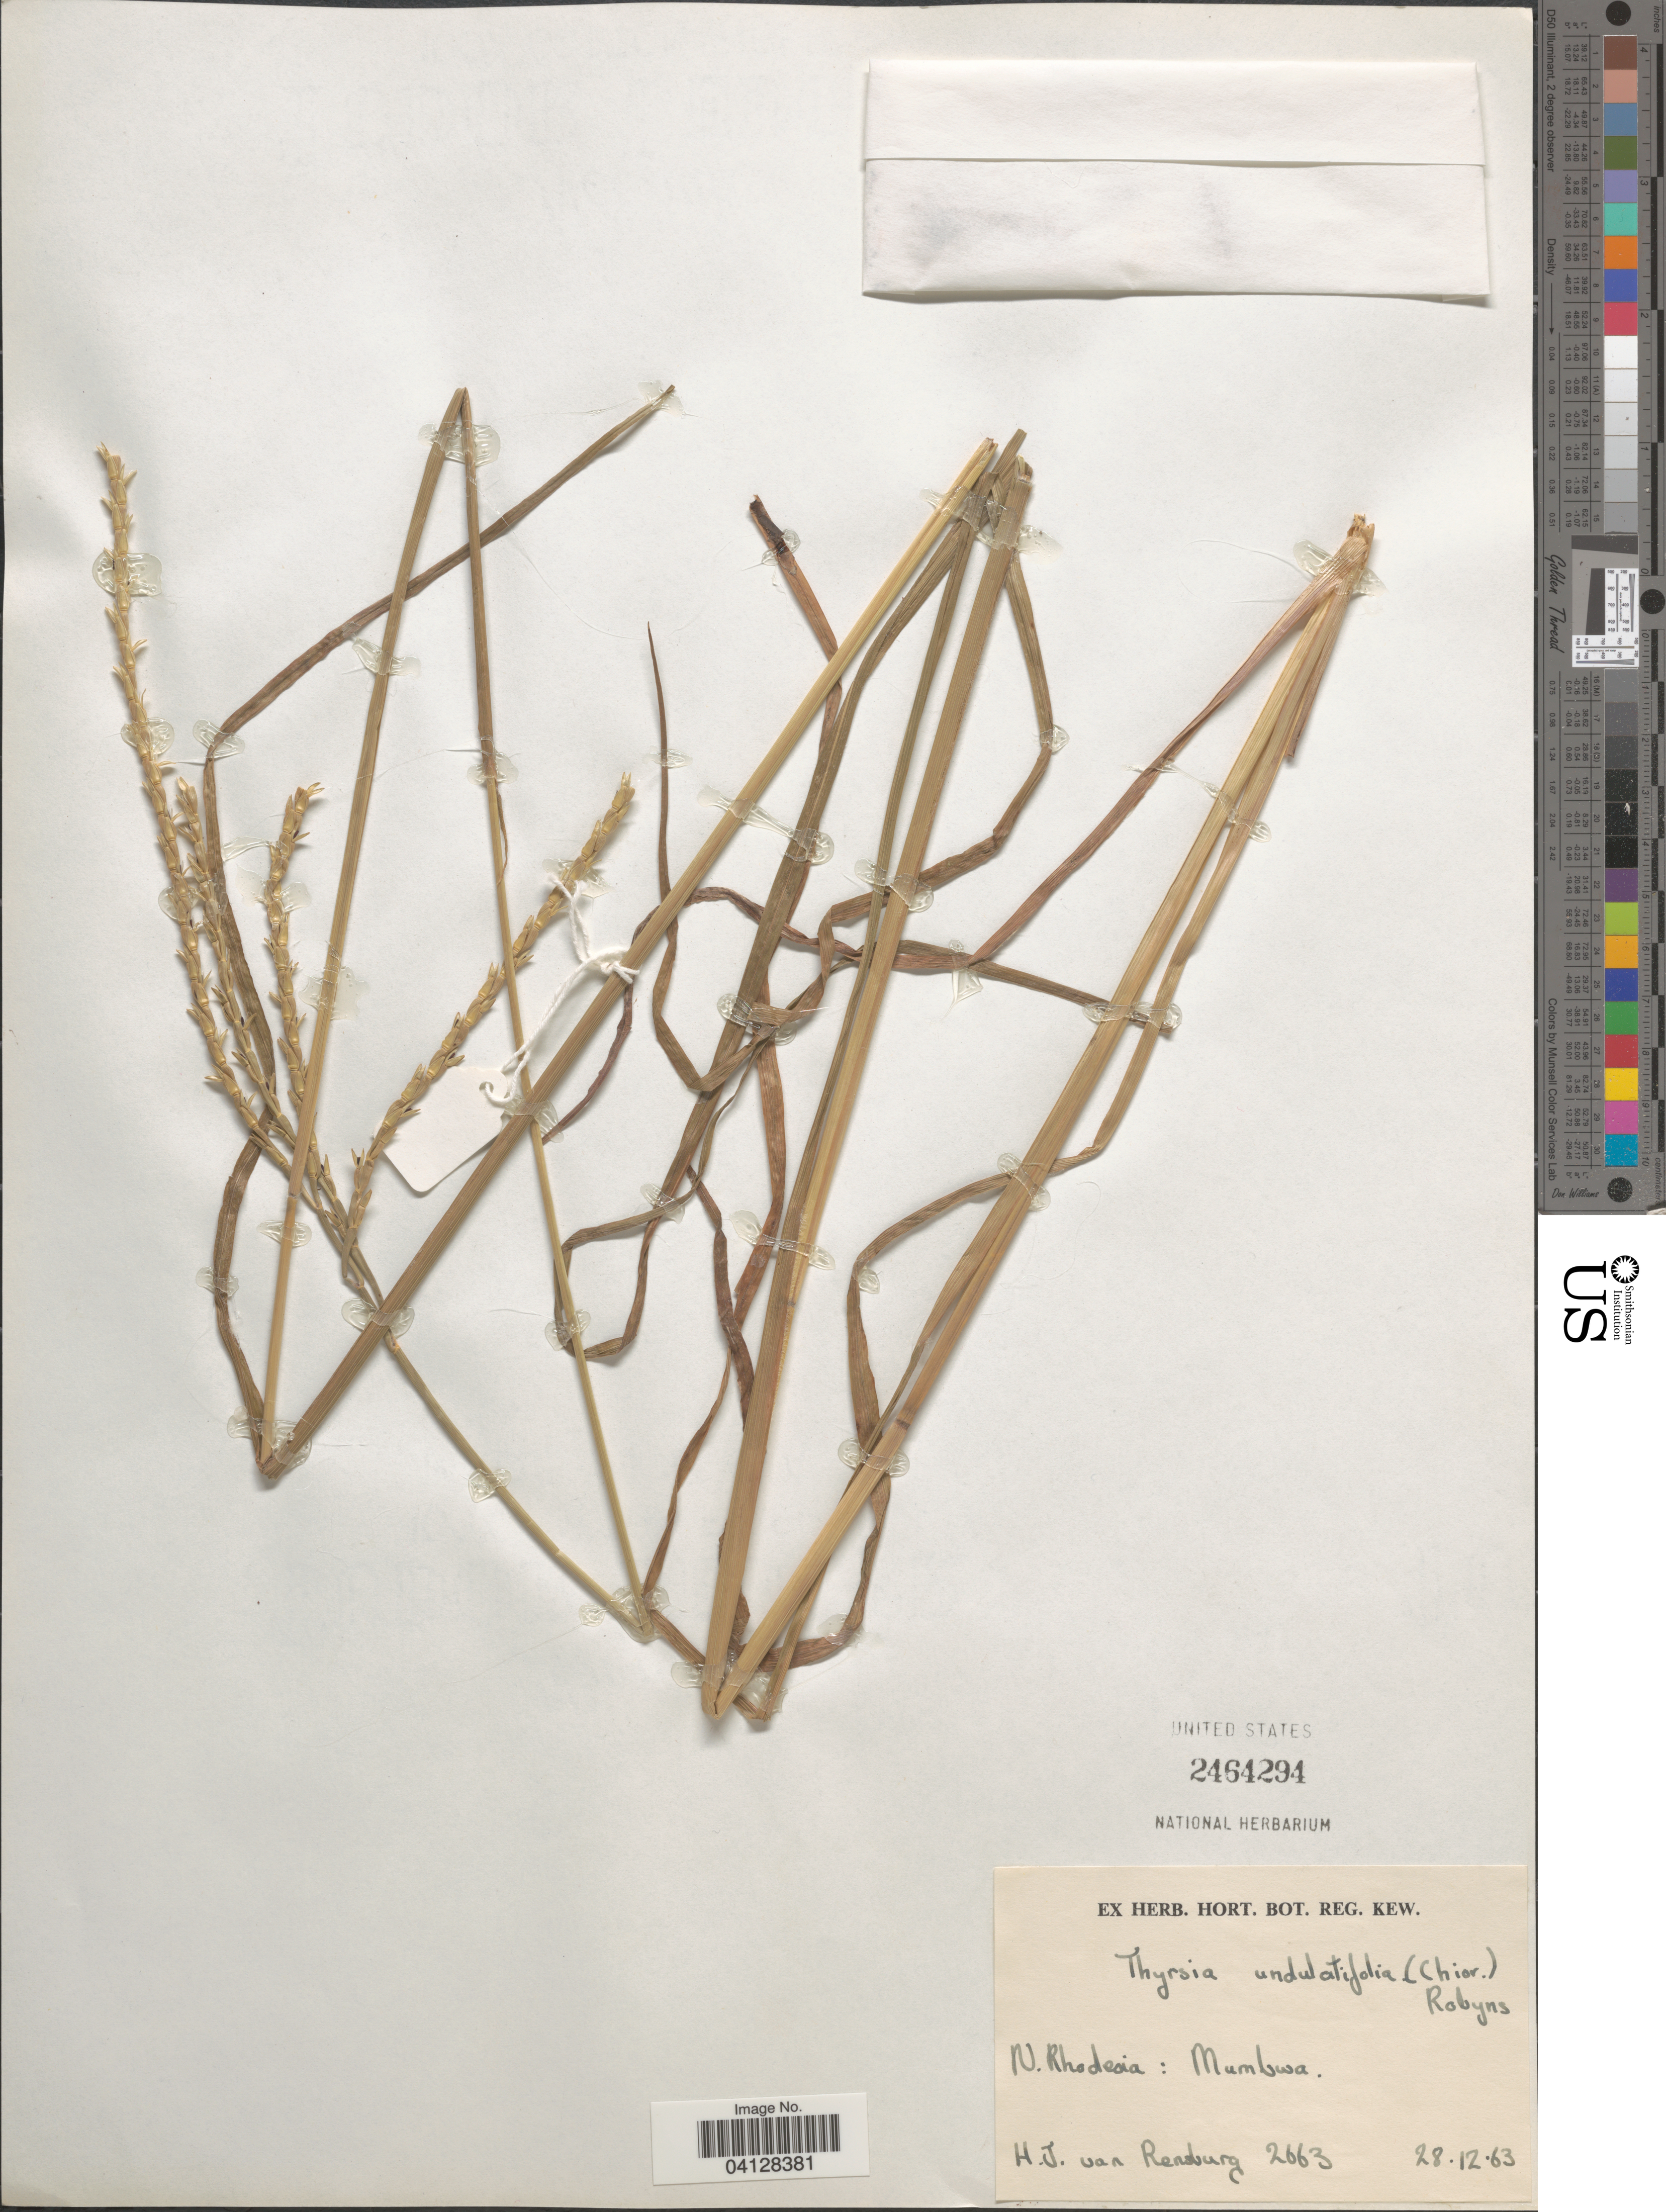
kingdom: Plantae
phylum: Tracheophyta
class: Liliopsida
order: Poales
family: Poaceae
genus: Thyrsia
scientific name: Thyrsia undulatifolia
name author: (Chiov.) Robyns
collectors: H. van Rensburg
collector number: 2663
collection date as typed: Transcribed d/m/y: 28/12/63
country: Zambia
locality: N. Rhodesia: Mumbwa.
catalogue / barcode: US 2464294